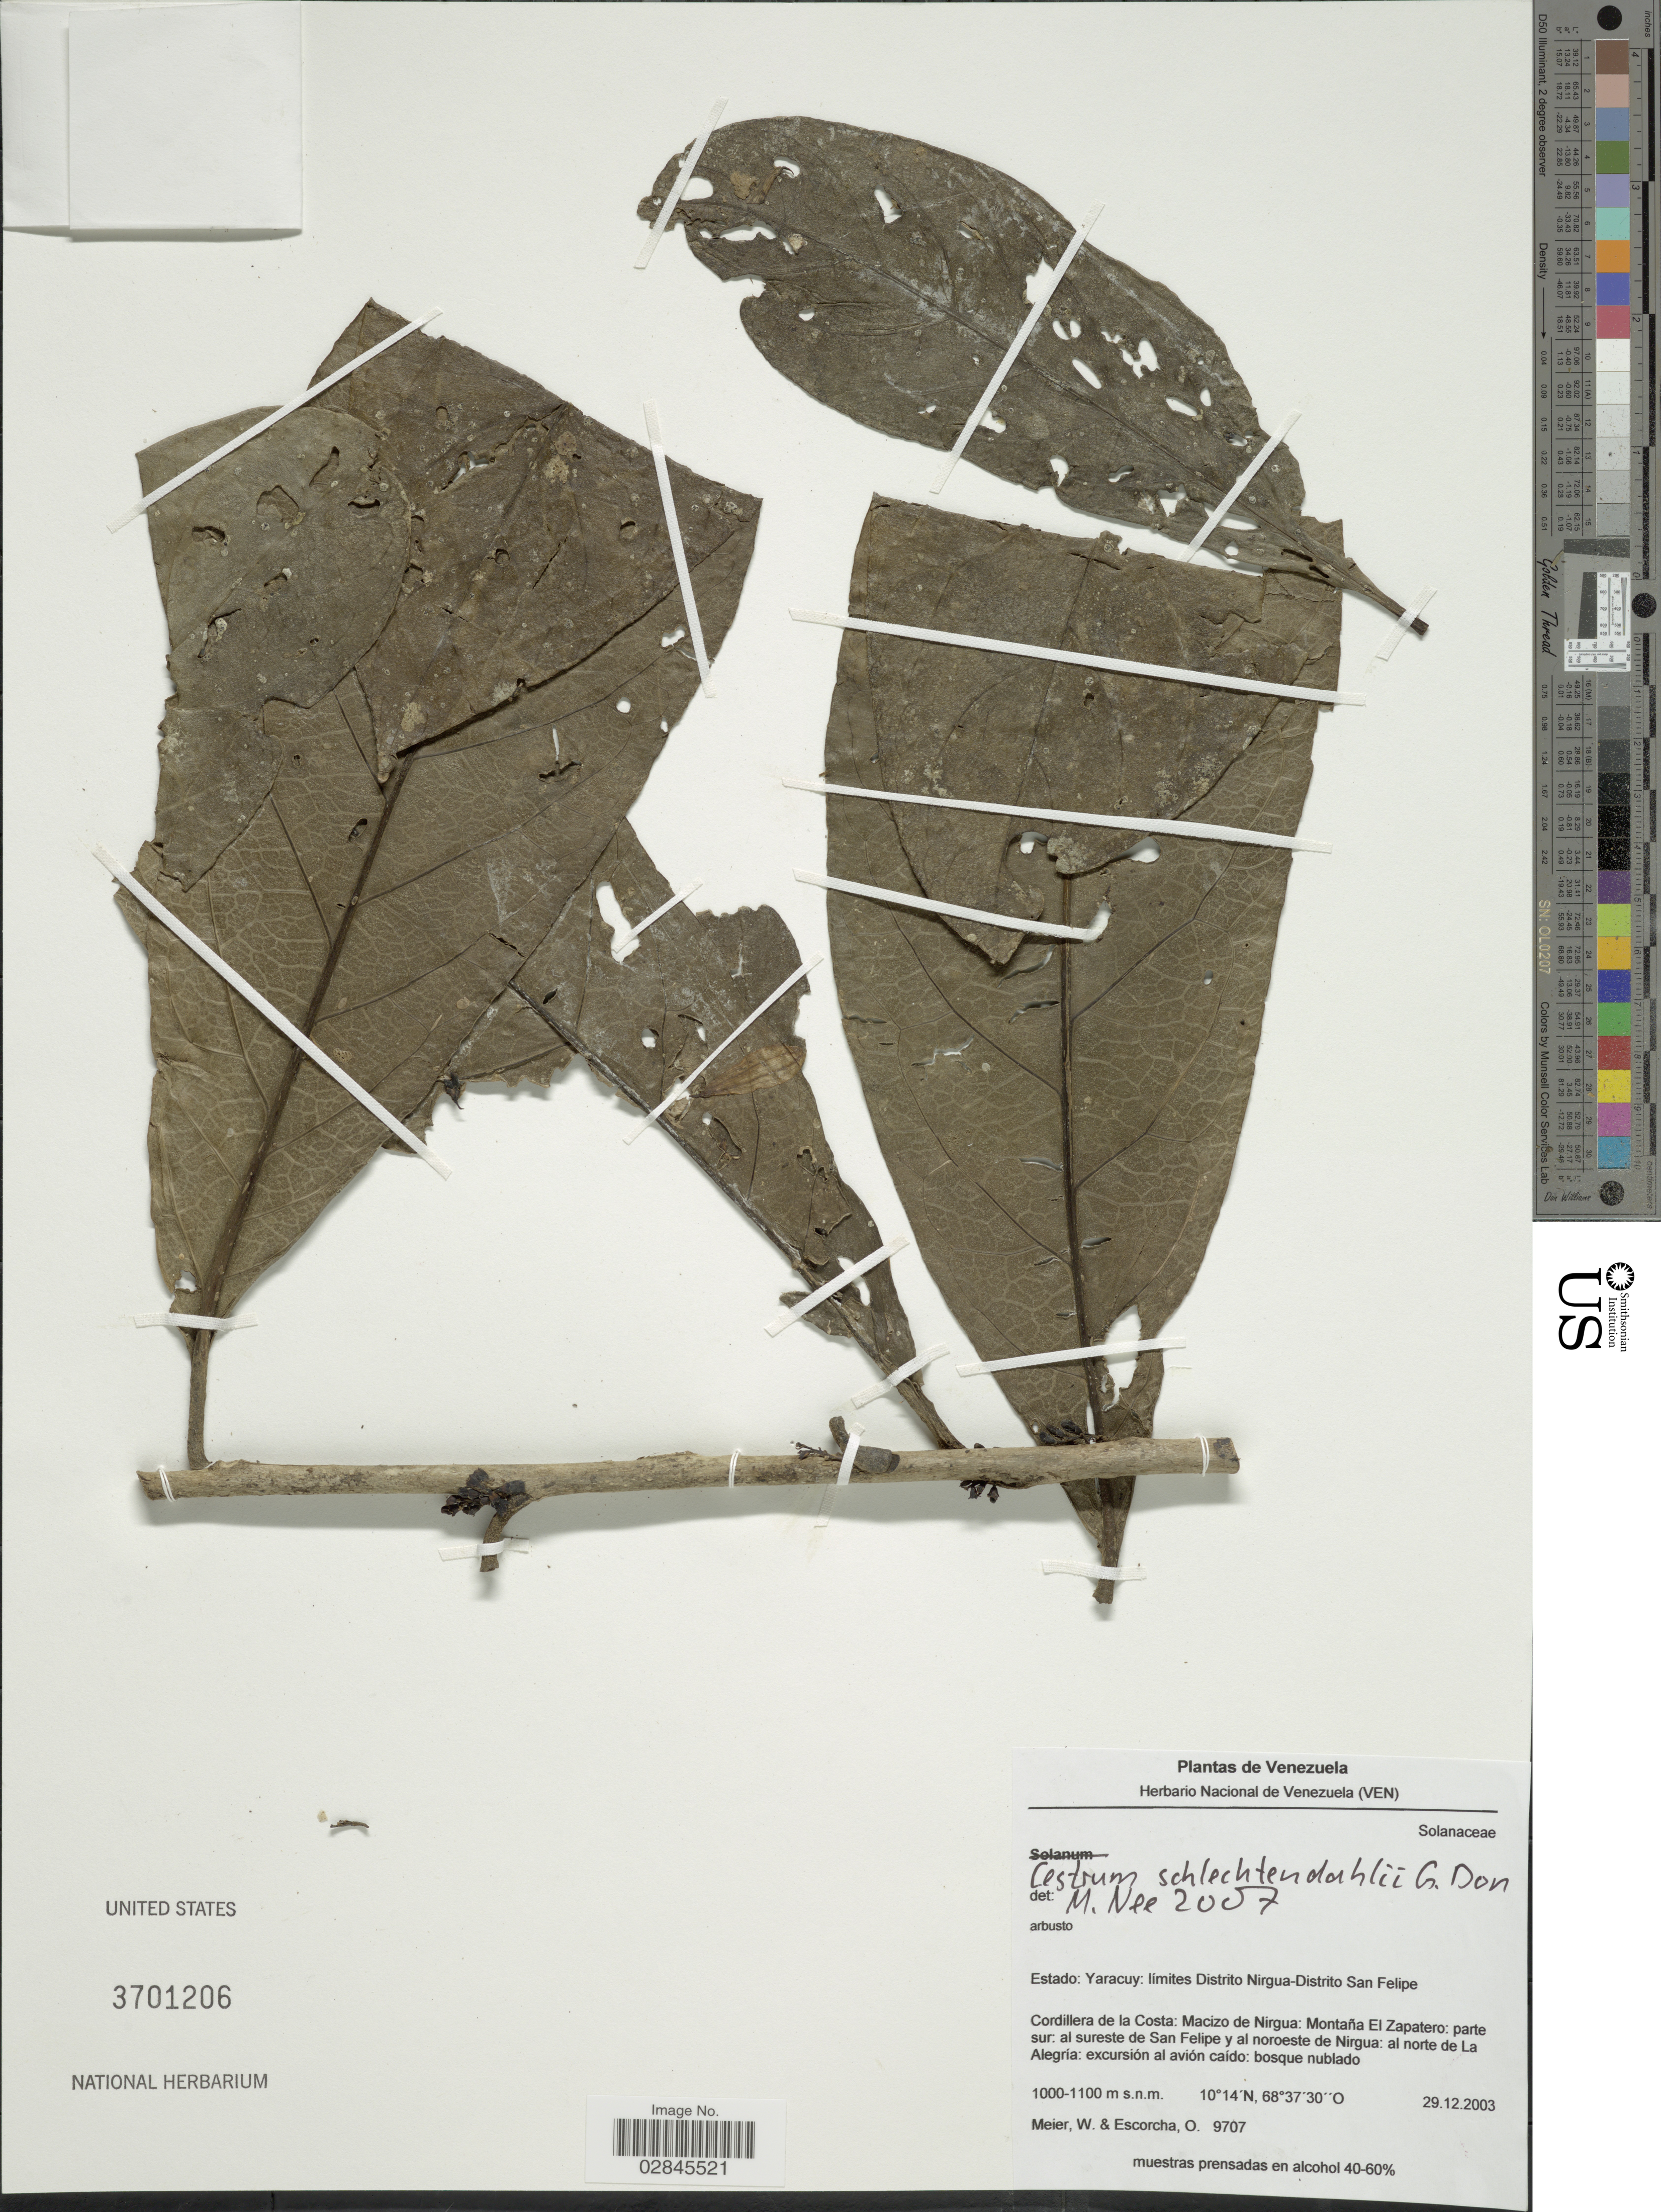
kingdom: Plantae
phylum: Tracheophyta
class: Magnoliopsida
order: Solanales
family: Solanaceae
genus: Cestrum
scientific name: Cestrum schlechtendahlii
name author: G. Don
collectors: W. Meier & O. Escorcha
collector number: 9707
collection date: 2003-12-29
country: Venezuela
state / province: Yaracuy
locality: Límites Distrito Nirgua-Distrito San Felipe. Cordillera de la Costa: Macizo de Nirgua: Montaña El Zapatero: parte sur: al sureste de San Felipe y al nooeste de Nirgua: al norte de La Alegría.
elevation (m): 1000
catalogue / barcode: US 3701206